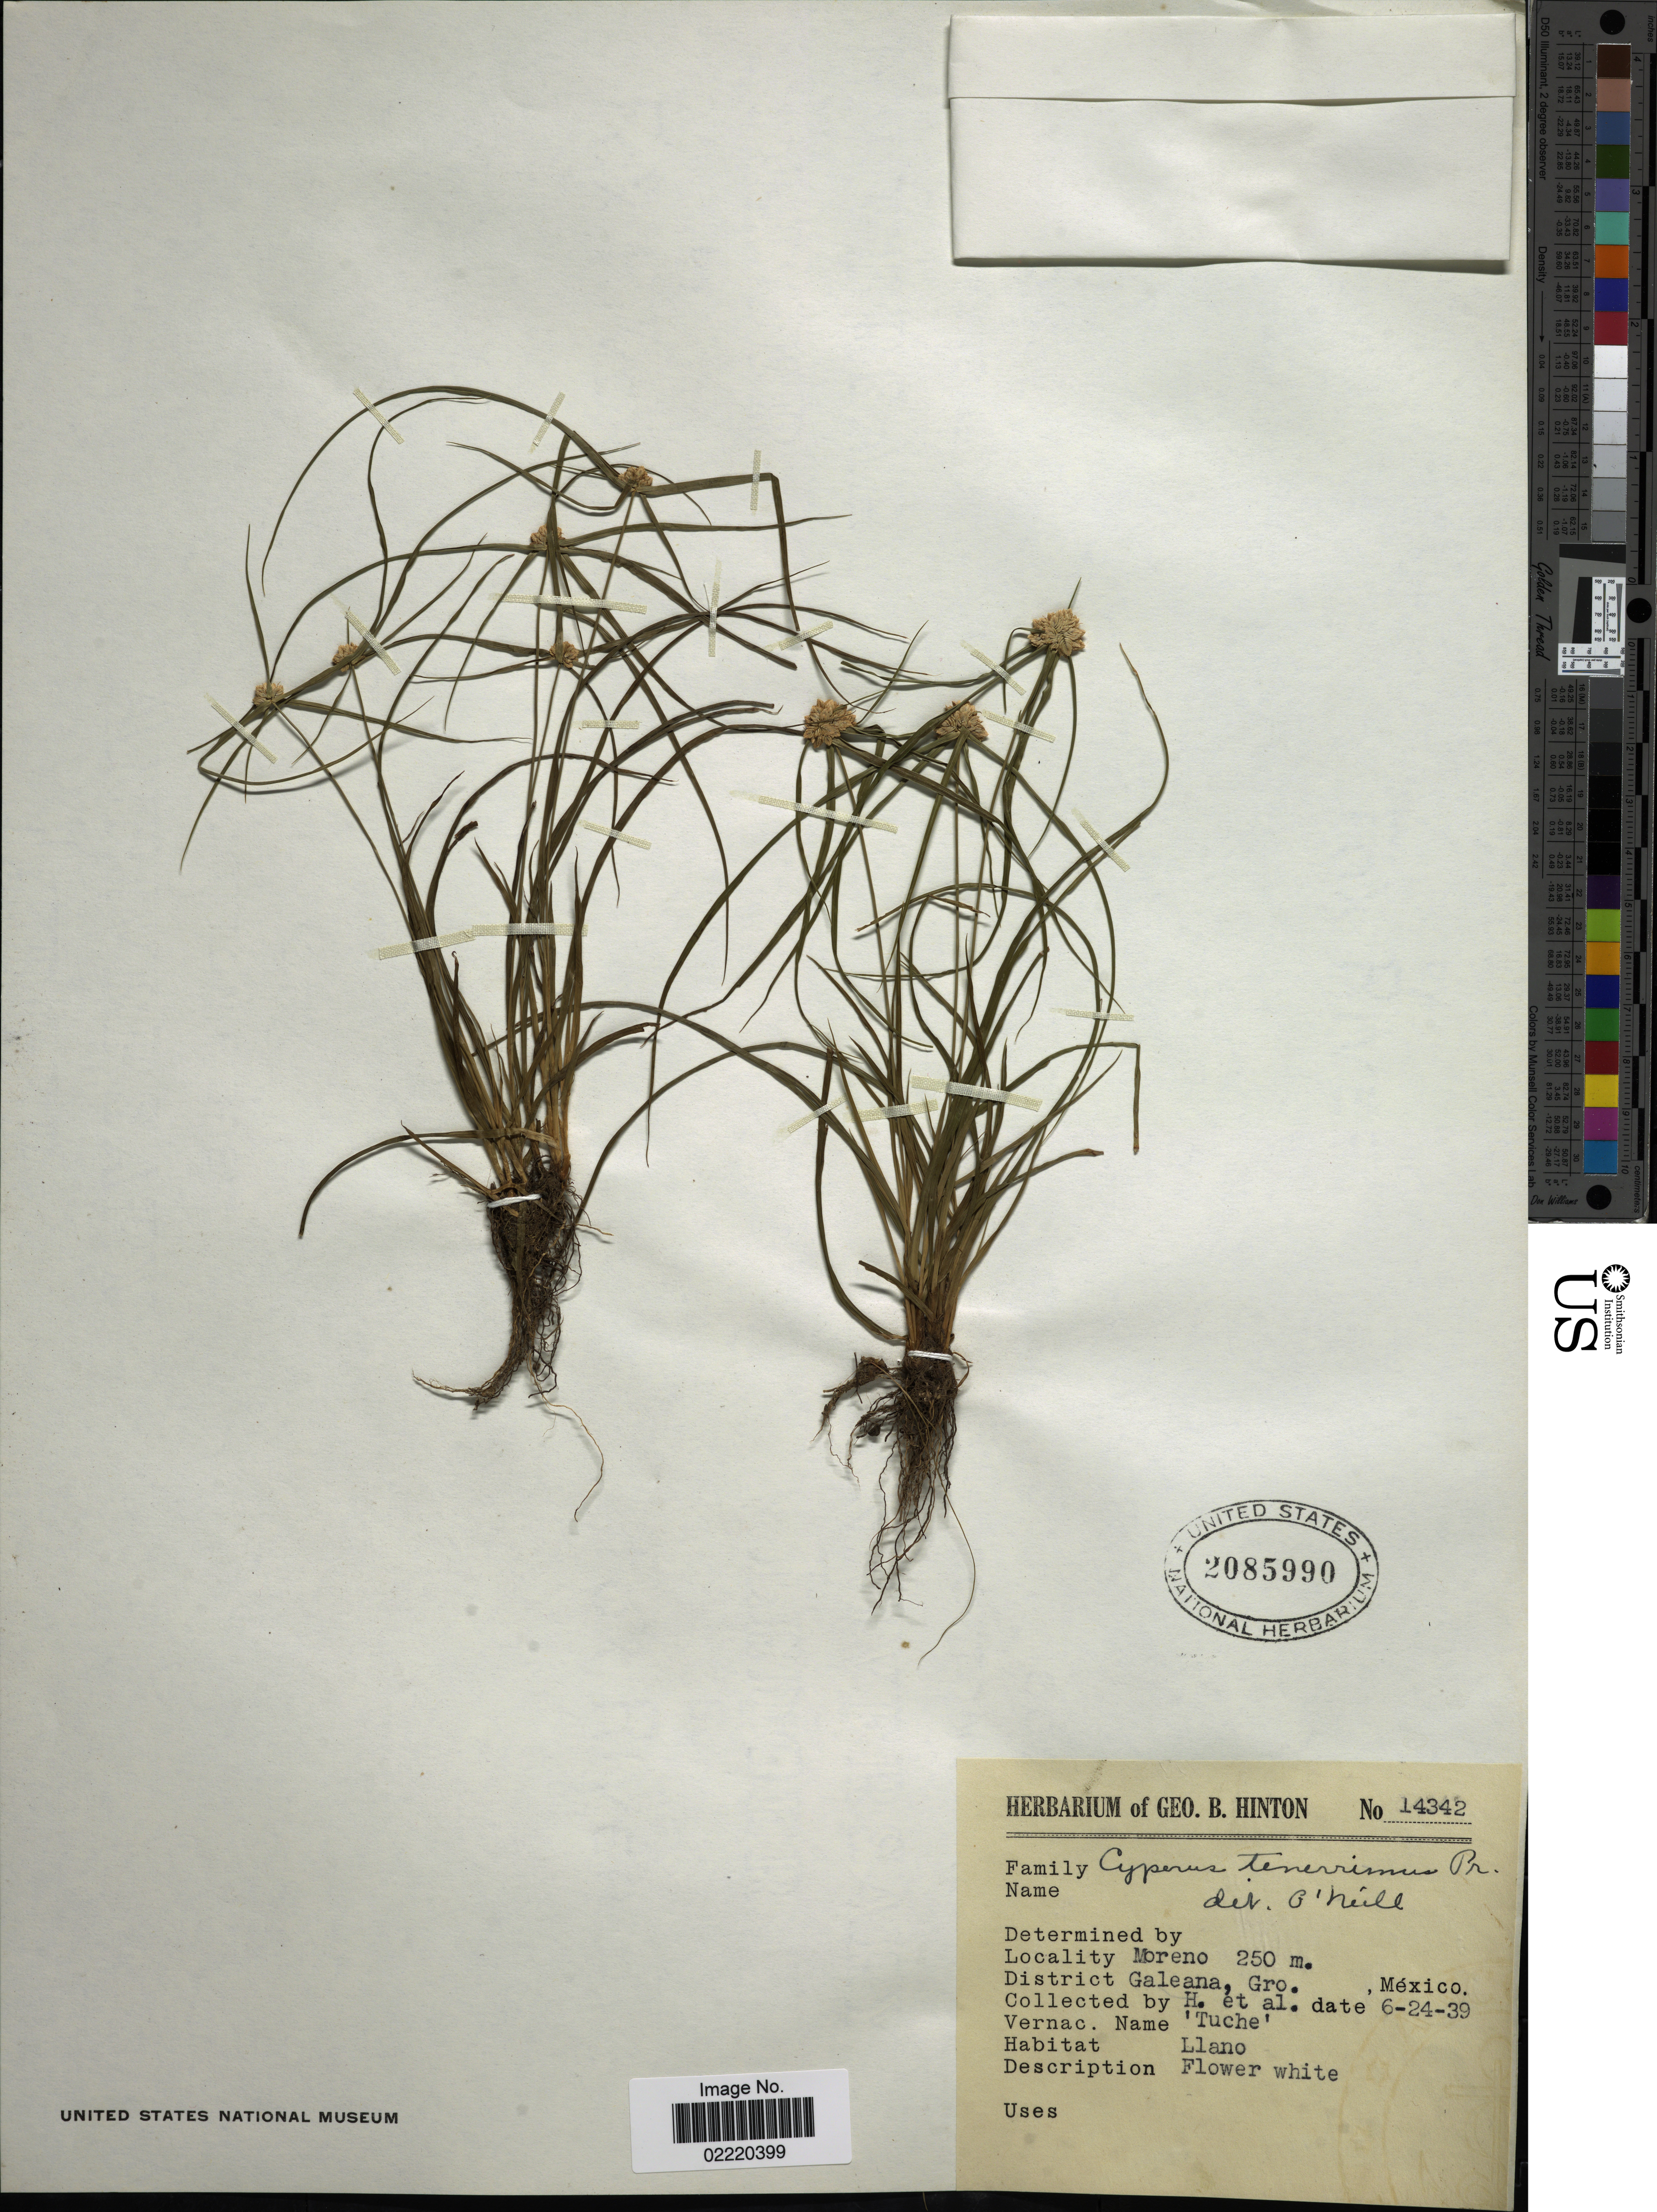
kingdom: Plantae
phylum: Tracheophyta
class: Liliopsida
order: Poales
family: Cyperaceae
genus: Cyperus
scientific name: Cyperus tenerrimus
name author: J. Presl & C. Presl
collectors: G. B. Hinton & et al.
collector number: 14342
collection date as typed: Transcribed d/m/y: 24/6/39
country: Mexico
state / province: Guerrero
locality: Moreno, District Galeana.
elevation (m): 250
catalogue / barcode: US 2085990